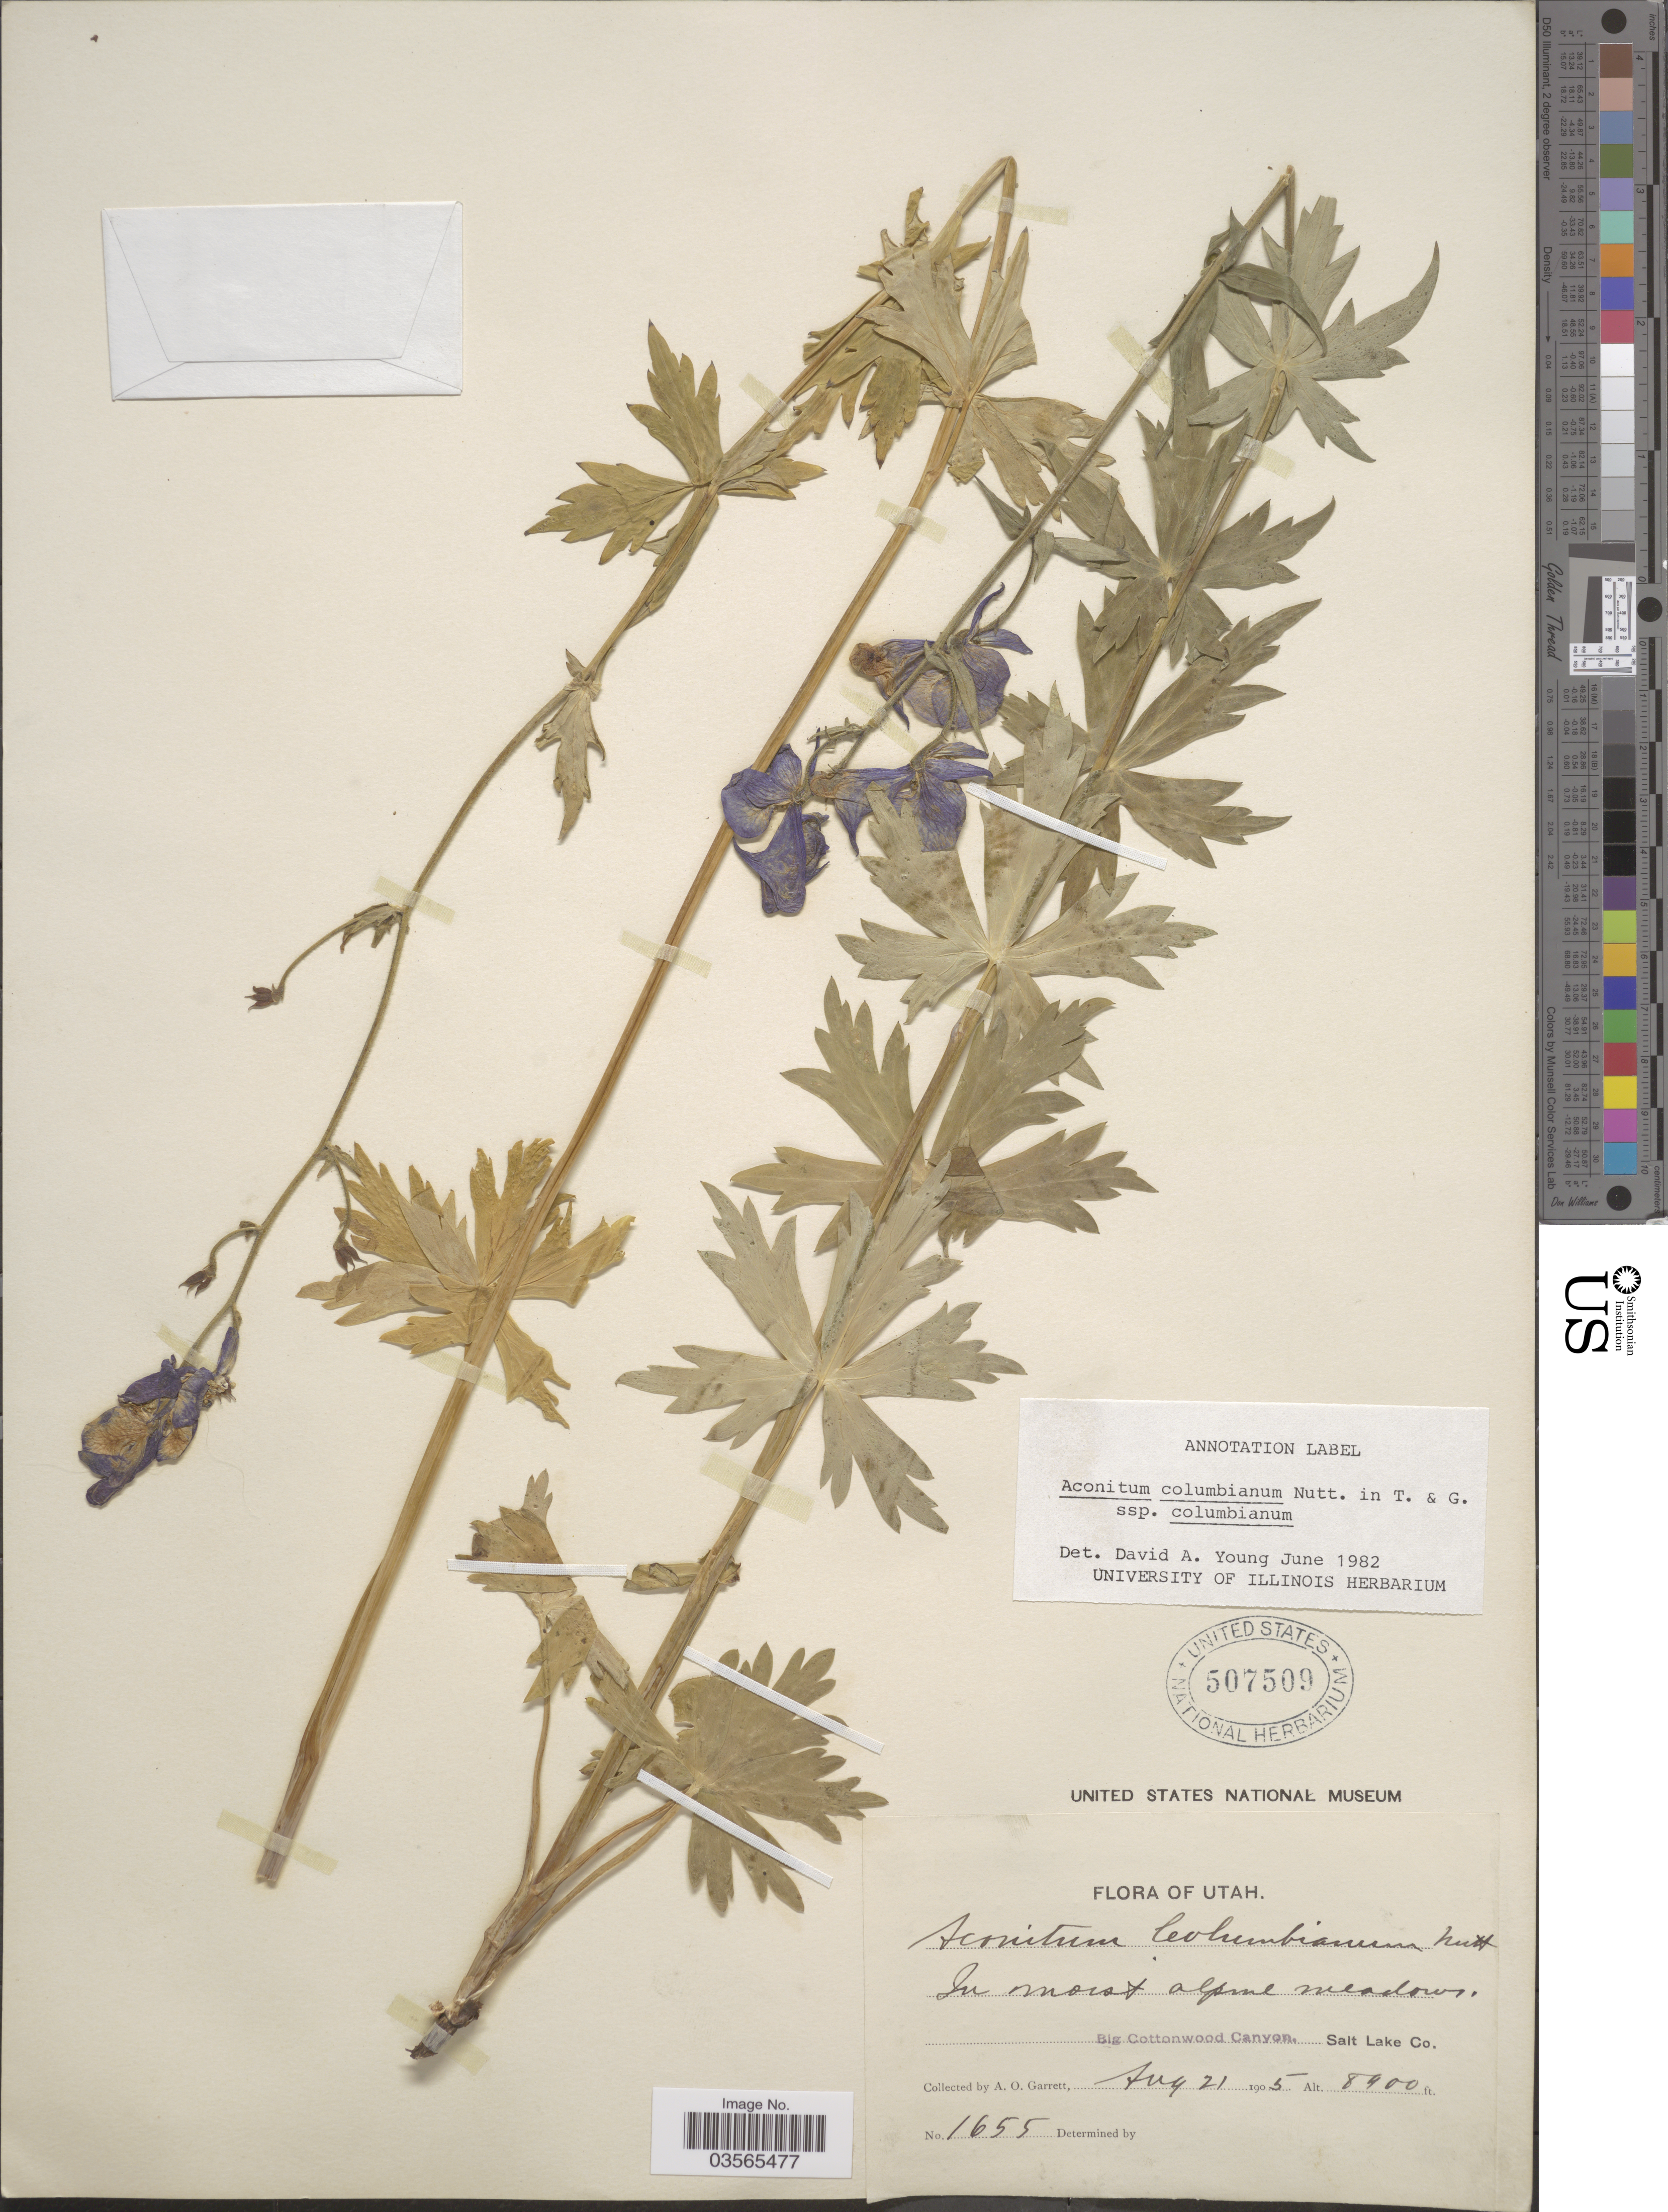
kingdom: Plantae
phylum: Tracheophyta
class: Magnoliopsida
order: Ranunculales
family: Ranunculaceae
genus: Aconitum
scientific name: Aconitum columbianum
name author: Nutt.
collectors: A. O. Garrett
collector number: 1655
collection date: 1905-08-21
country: United States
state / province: Utah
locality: Big Cottonwood Cayon, Salt Lake Co.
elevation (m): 2713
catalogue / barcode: US 507509